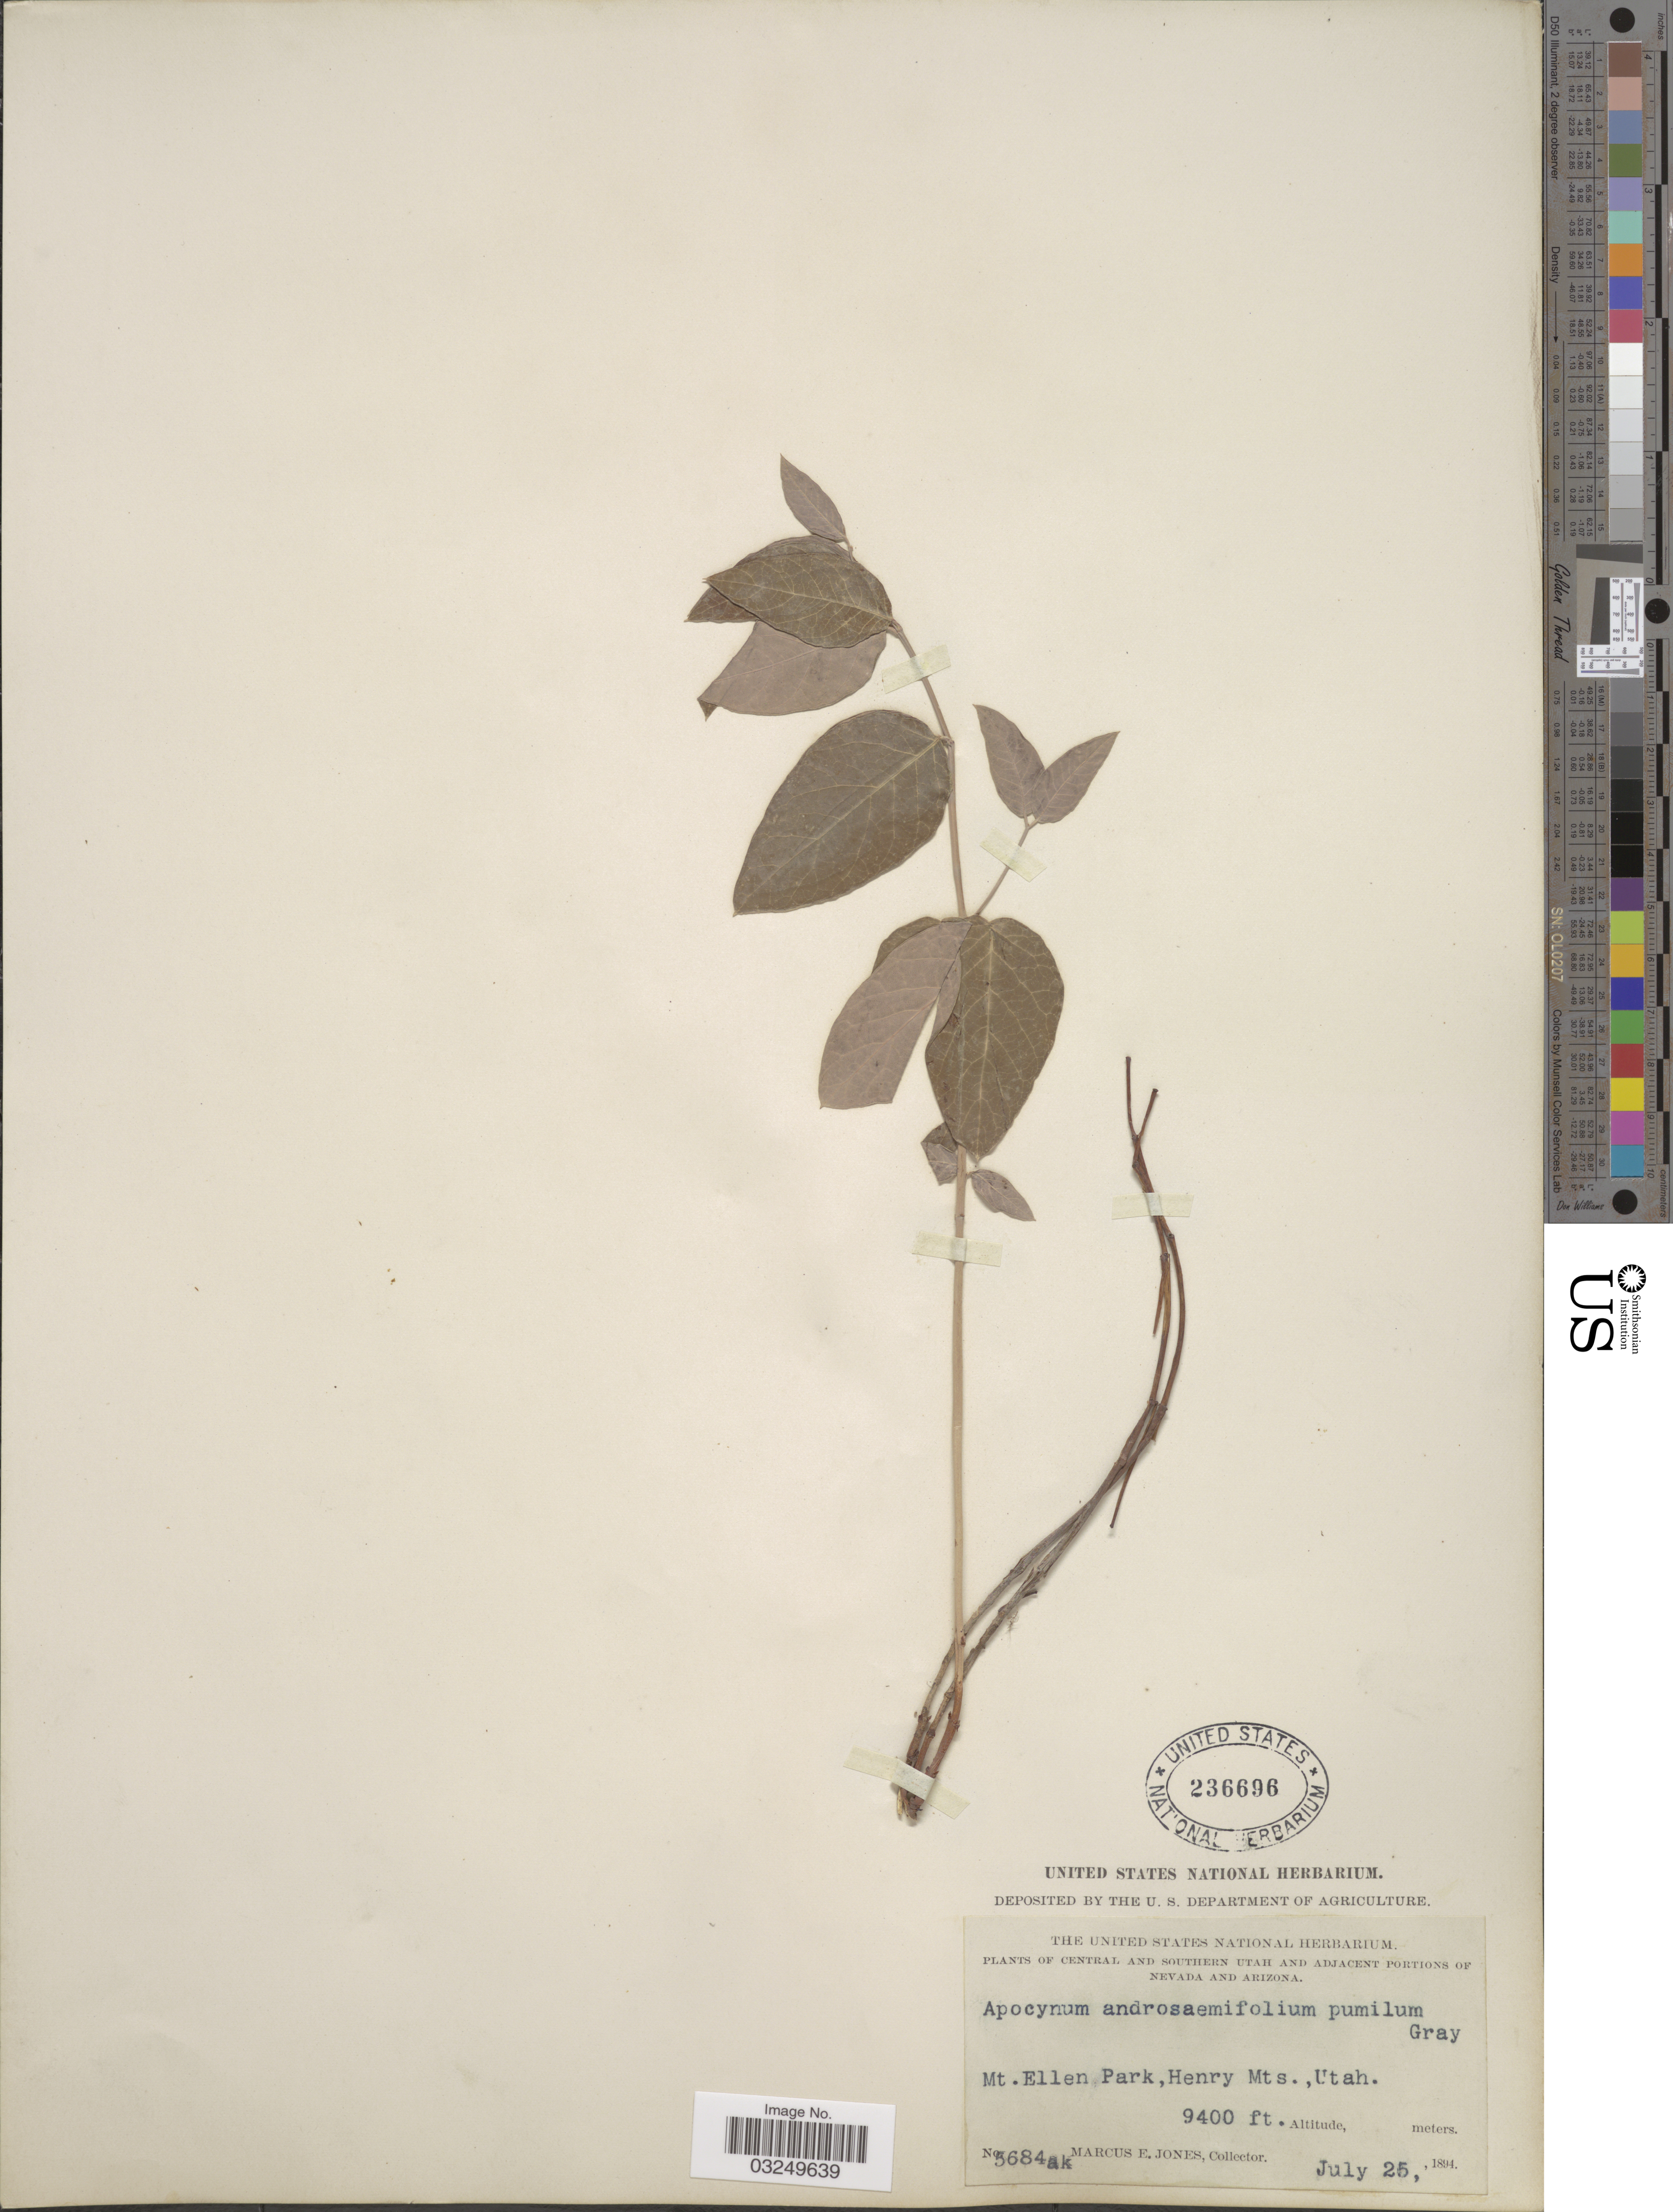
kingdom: Plantae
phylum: Tracheophyta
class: Magnoliopsida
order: Gentianales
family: Apocynaceae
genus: Apocynum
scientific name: Apocynum androsaemifolium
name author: L.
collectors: M. E. Jones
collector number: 3684ak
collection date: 1894-07-25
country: United States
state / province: Utah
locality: Central and Southern Utah. Mt. Ellen Park, Henry Mts.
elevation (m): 2865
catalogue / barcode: US 236696